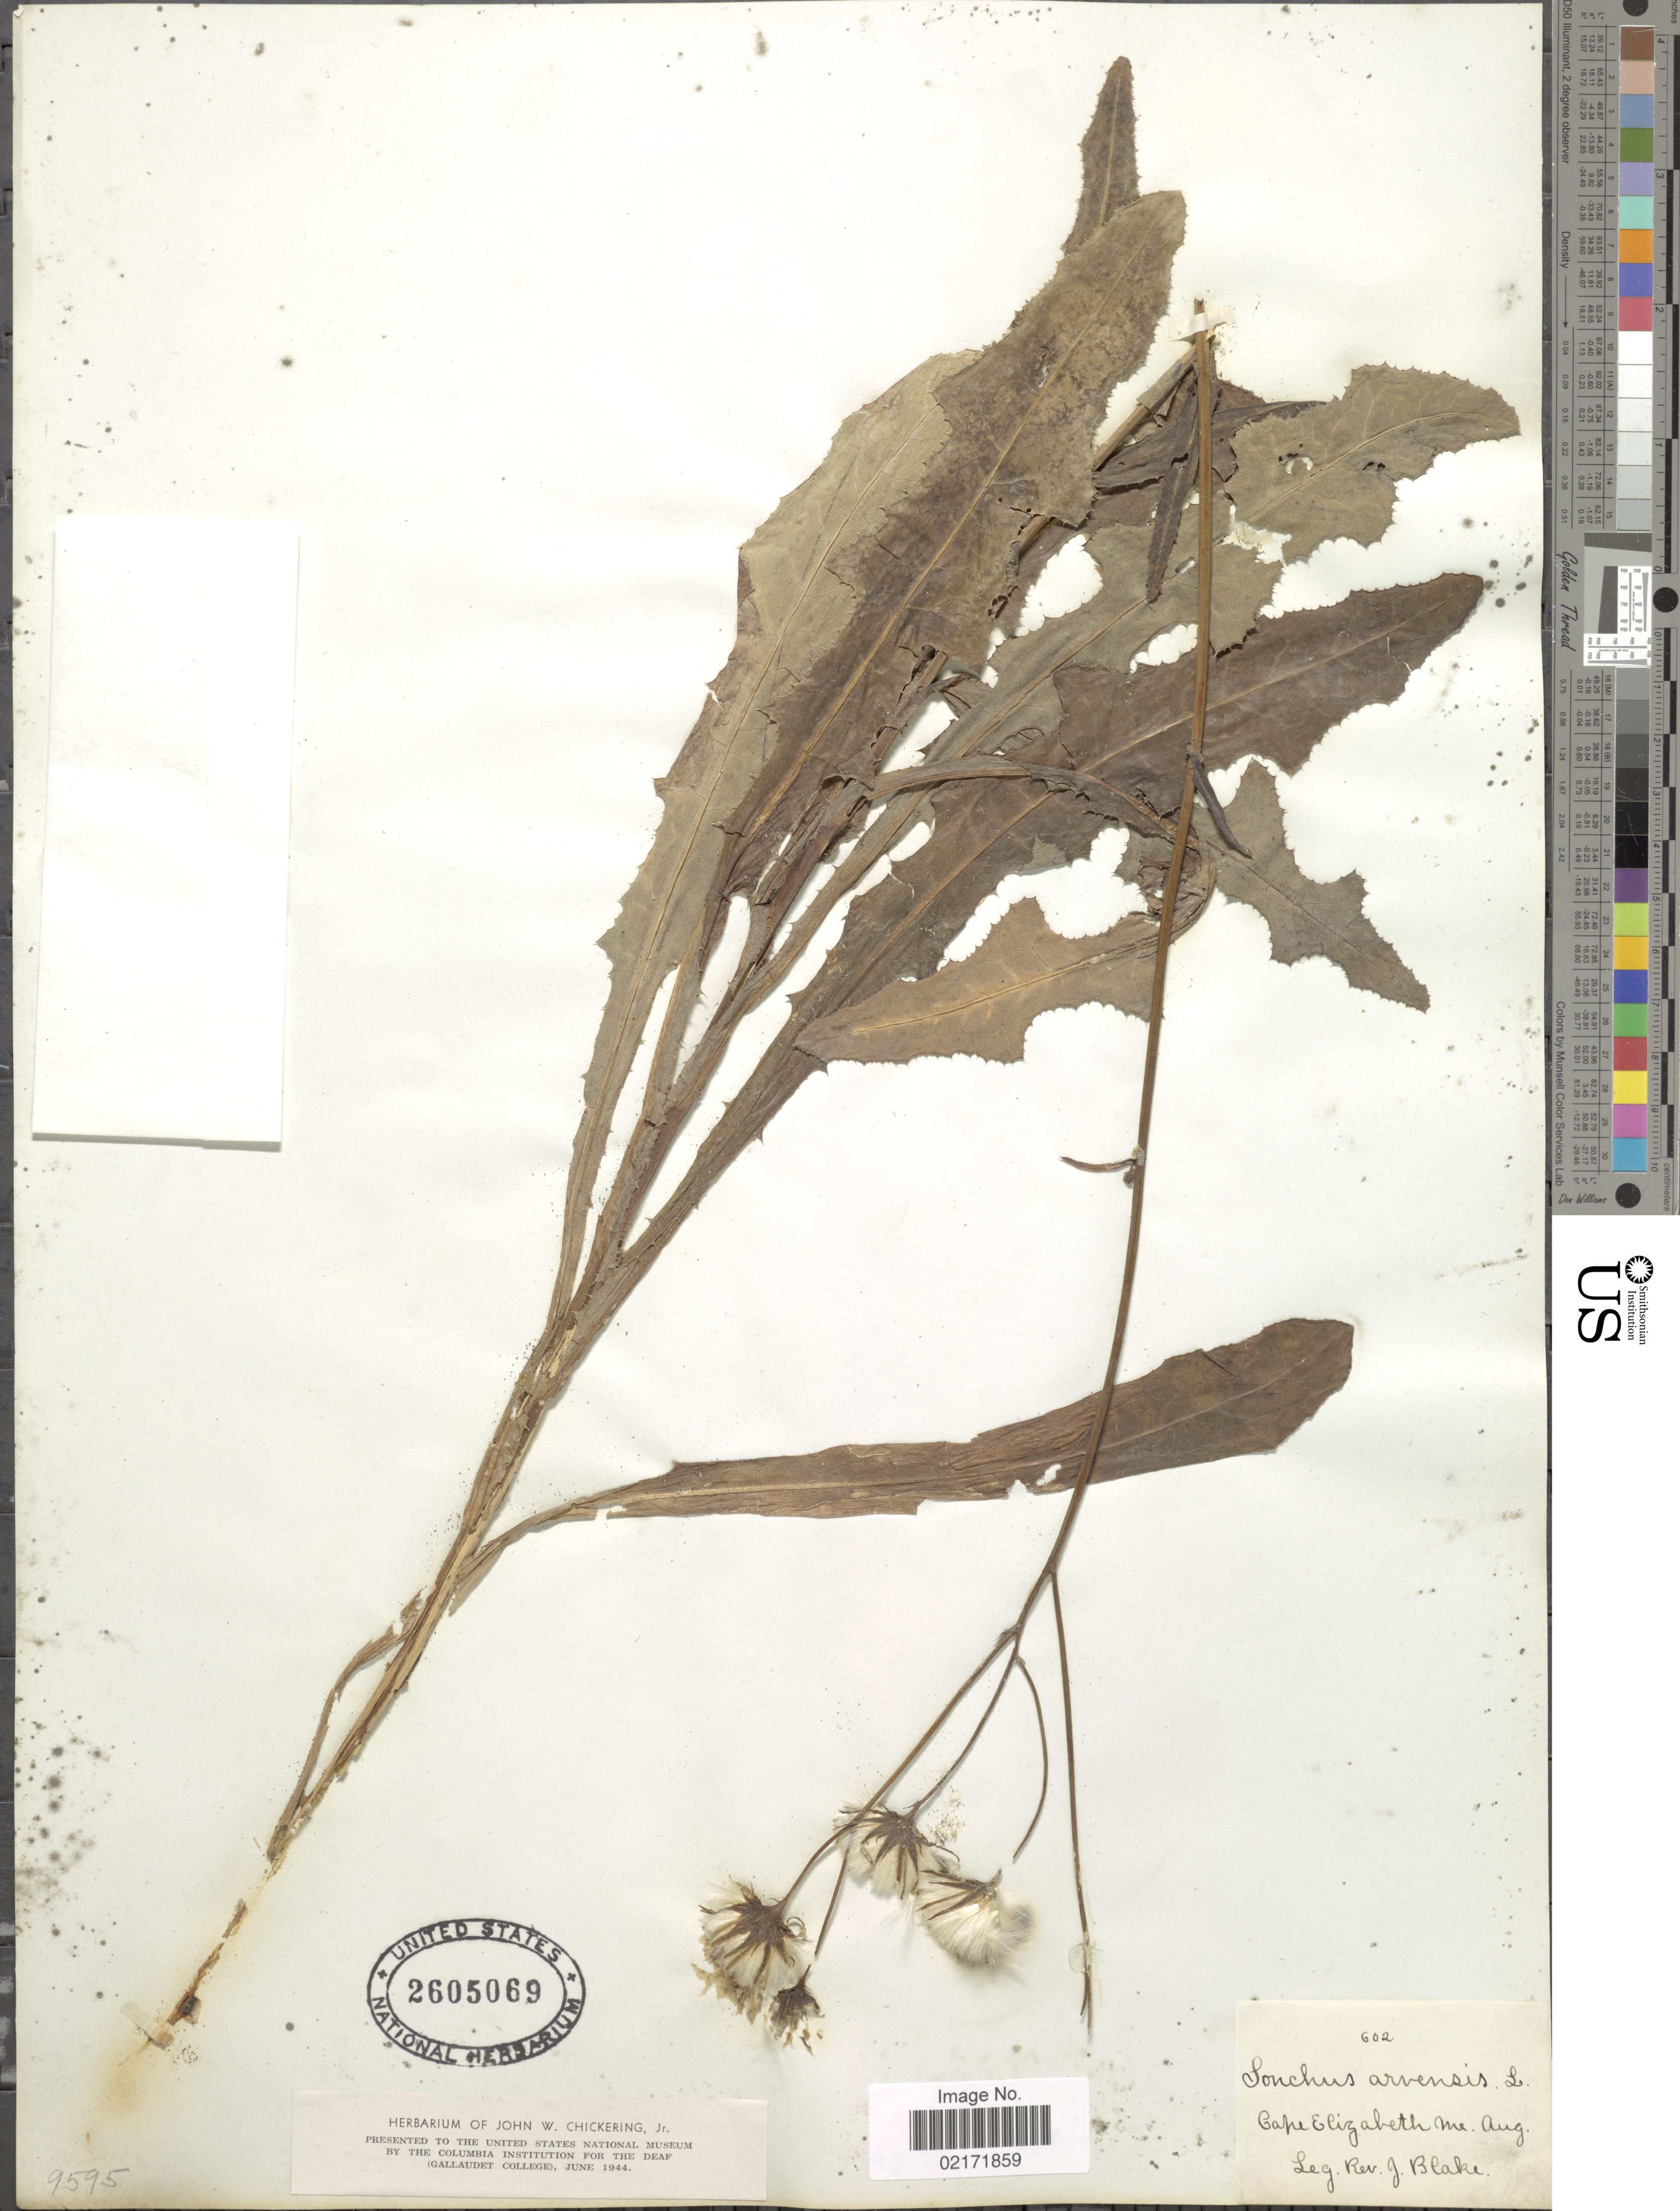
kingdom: Plantae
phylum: Tracheophyta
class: Magnoliopsida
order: Asterales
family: Asteraceae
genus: Sonchus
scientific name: Sonchus arvensis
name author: L.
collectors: J. Blake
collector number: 602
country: United States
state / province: Maine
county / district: Cumberland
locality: Cape Elizabeth Me.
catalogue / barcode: US 2605069